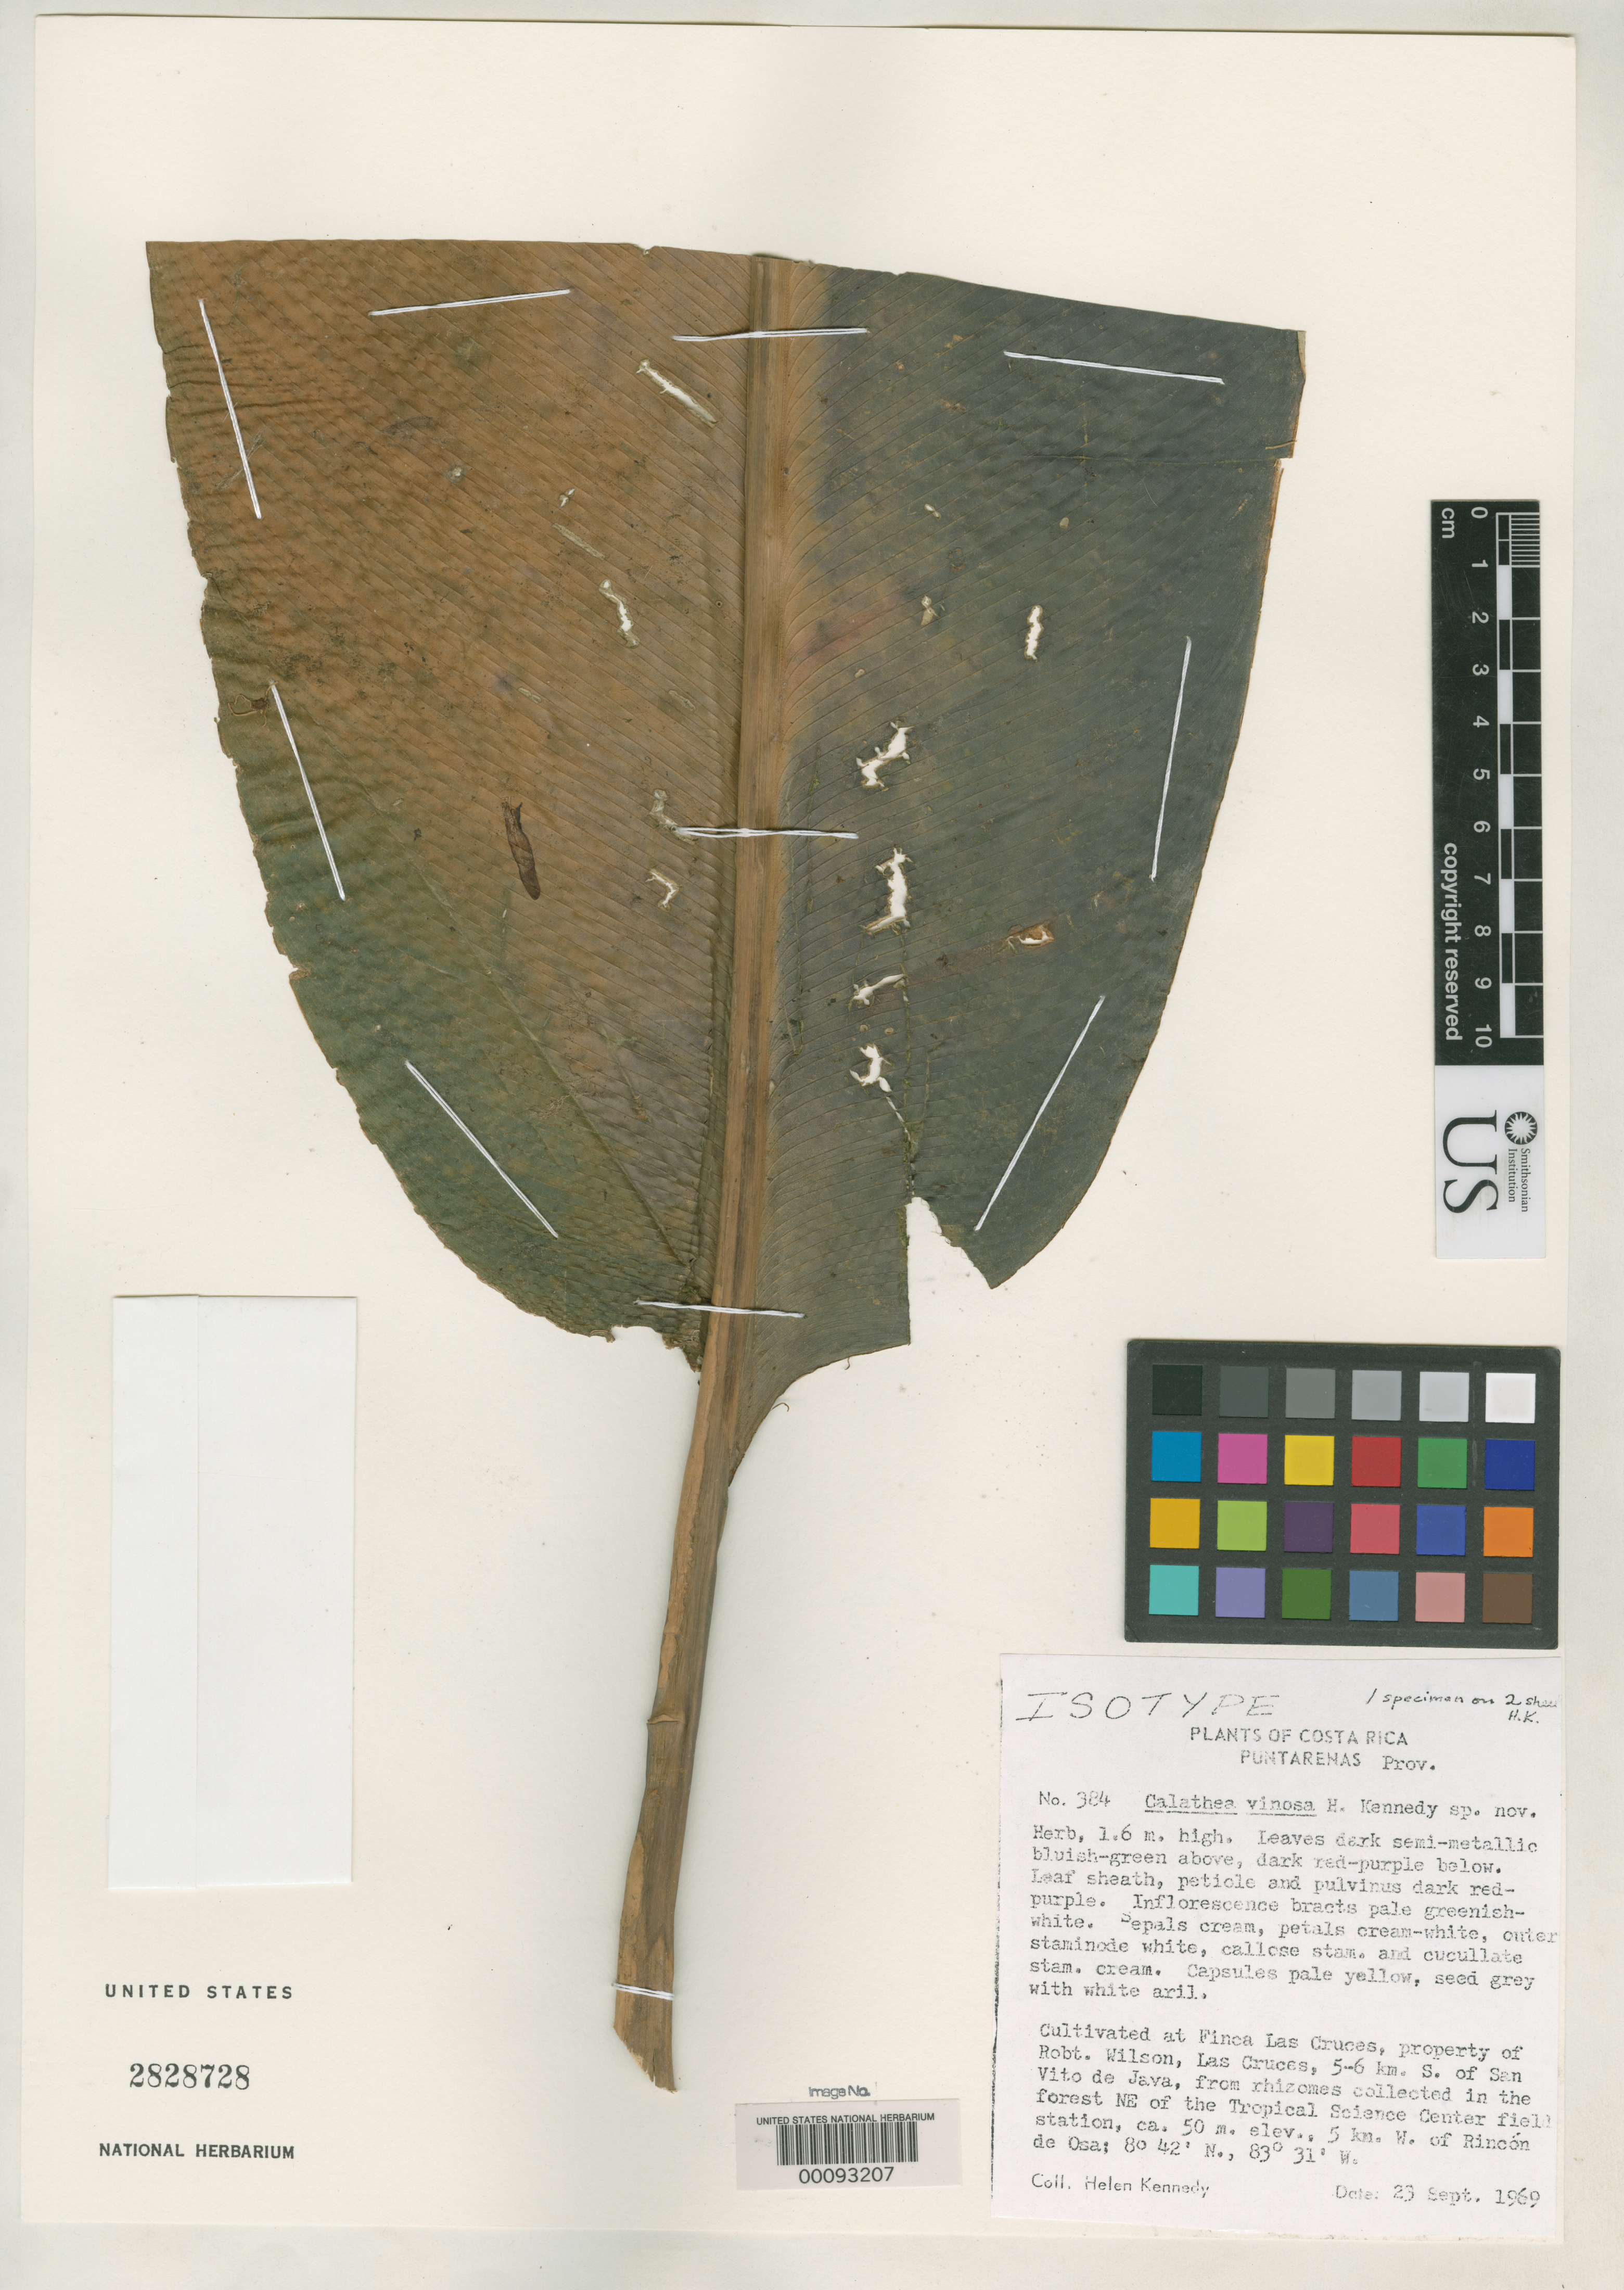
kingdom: Plantae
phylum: Tracheophyta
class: Liliopsida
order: Zingiberales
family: Marantaceae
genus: Calathea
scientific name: Calathea vinosa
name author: H. Kenn.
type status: Isotype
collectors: H. Kennedy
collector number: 384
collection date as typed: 23 Sep 1969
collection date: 1969-09-23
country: Costa Rica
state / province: Puntarenas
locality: Cultivated at Finca las Cruces.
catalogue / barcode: US 2828728